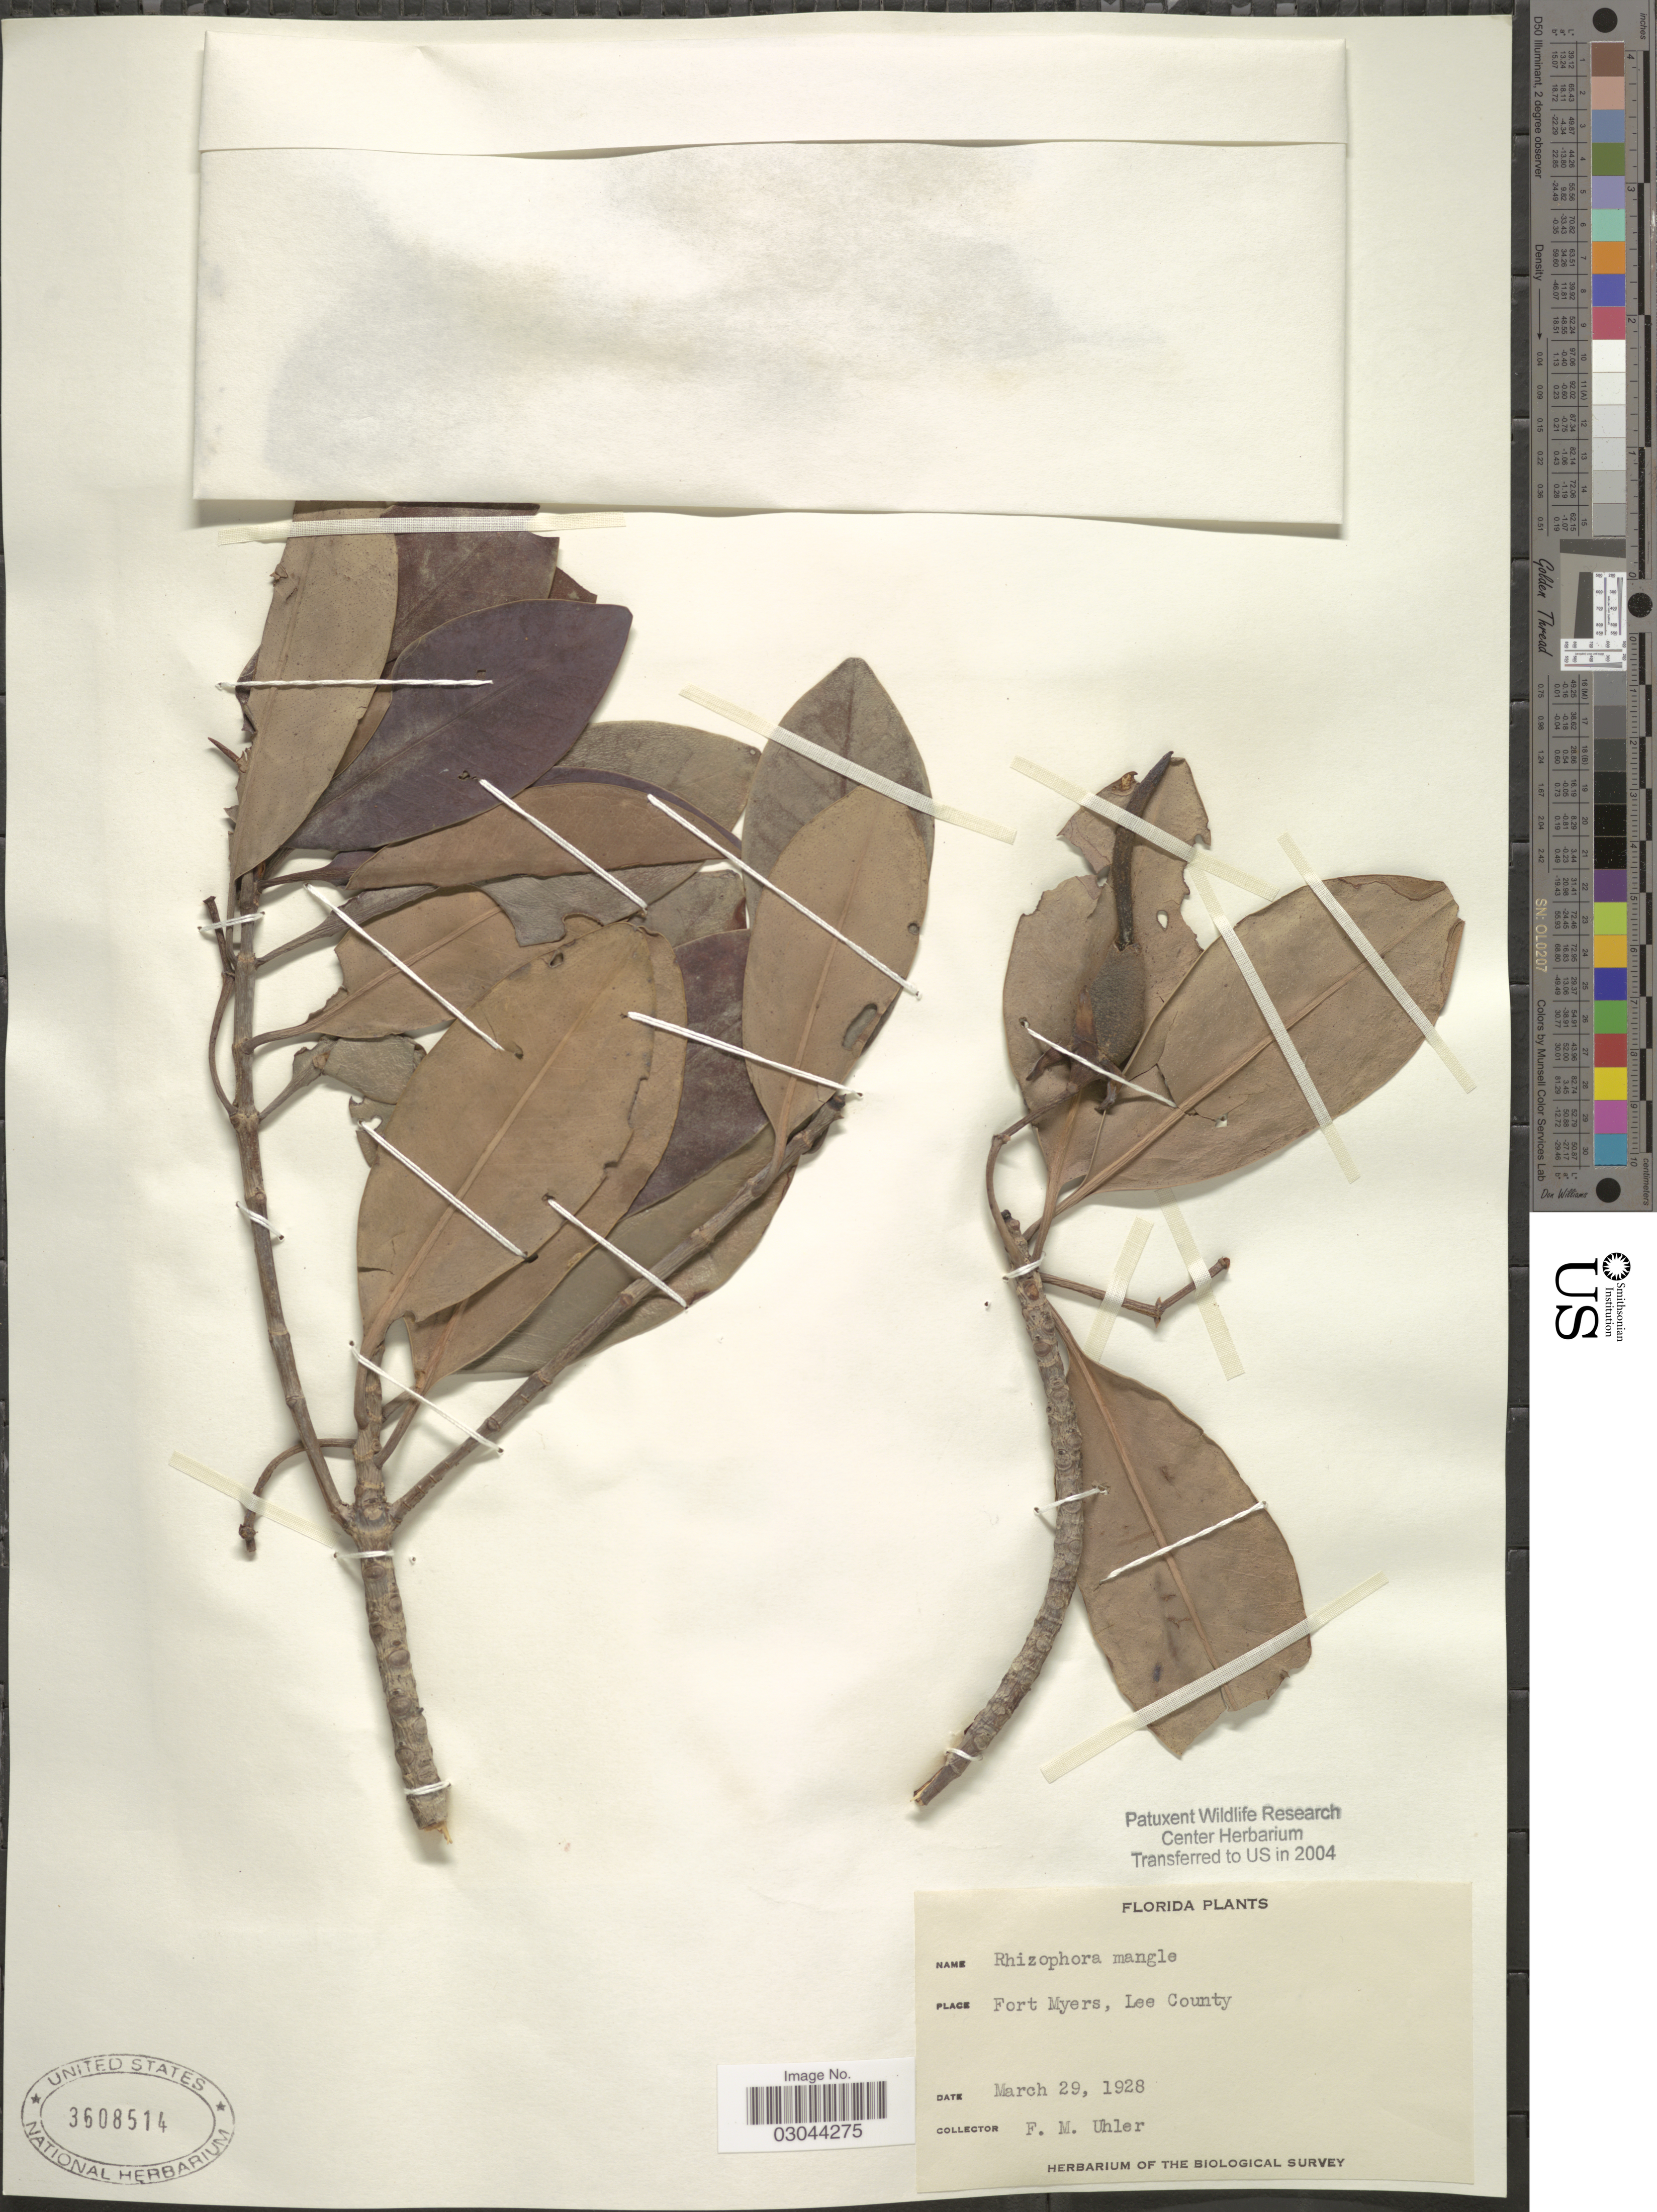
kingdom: Plantae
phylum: Tracheophyta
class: Magnoliopsida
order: Malpighiales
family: Rhizophoraceae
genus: Rhizophora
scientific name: Rhizophora mangle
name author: L.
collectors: F. M. Uhler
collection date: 1928-03-29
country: United States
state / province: Florida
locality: Fort Myers, Lee County.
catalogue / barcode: US 3608514